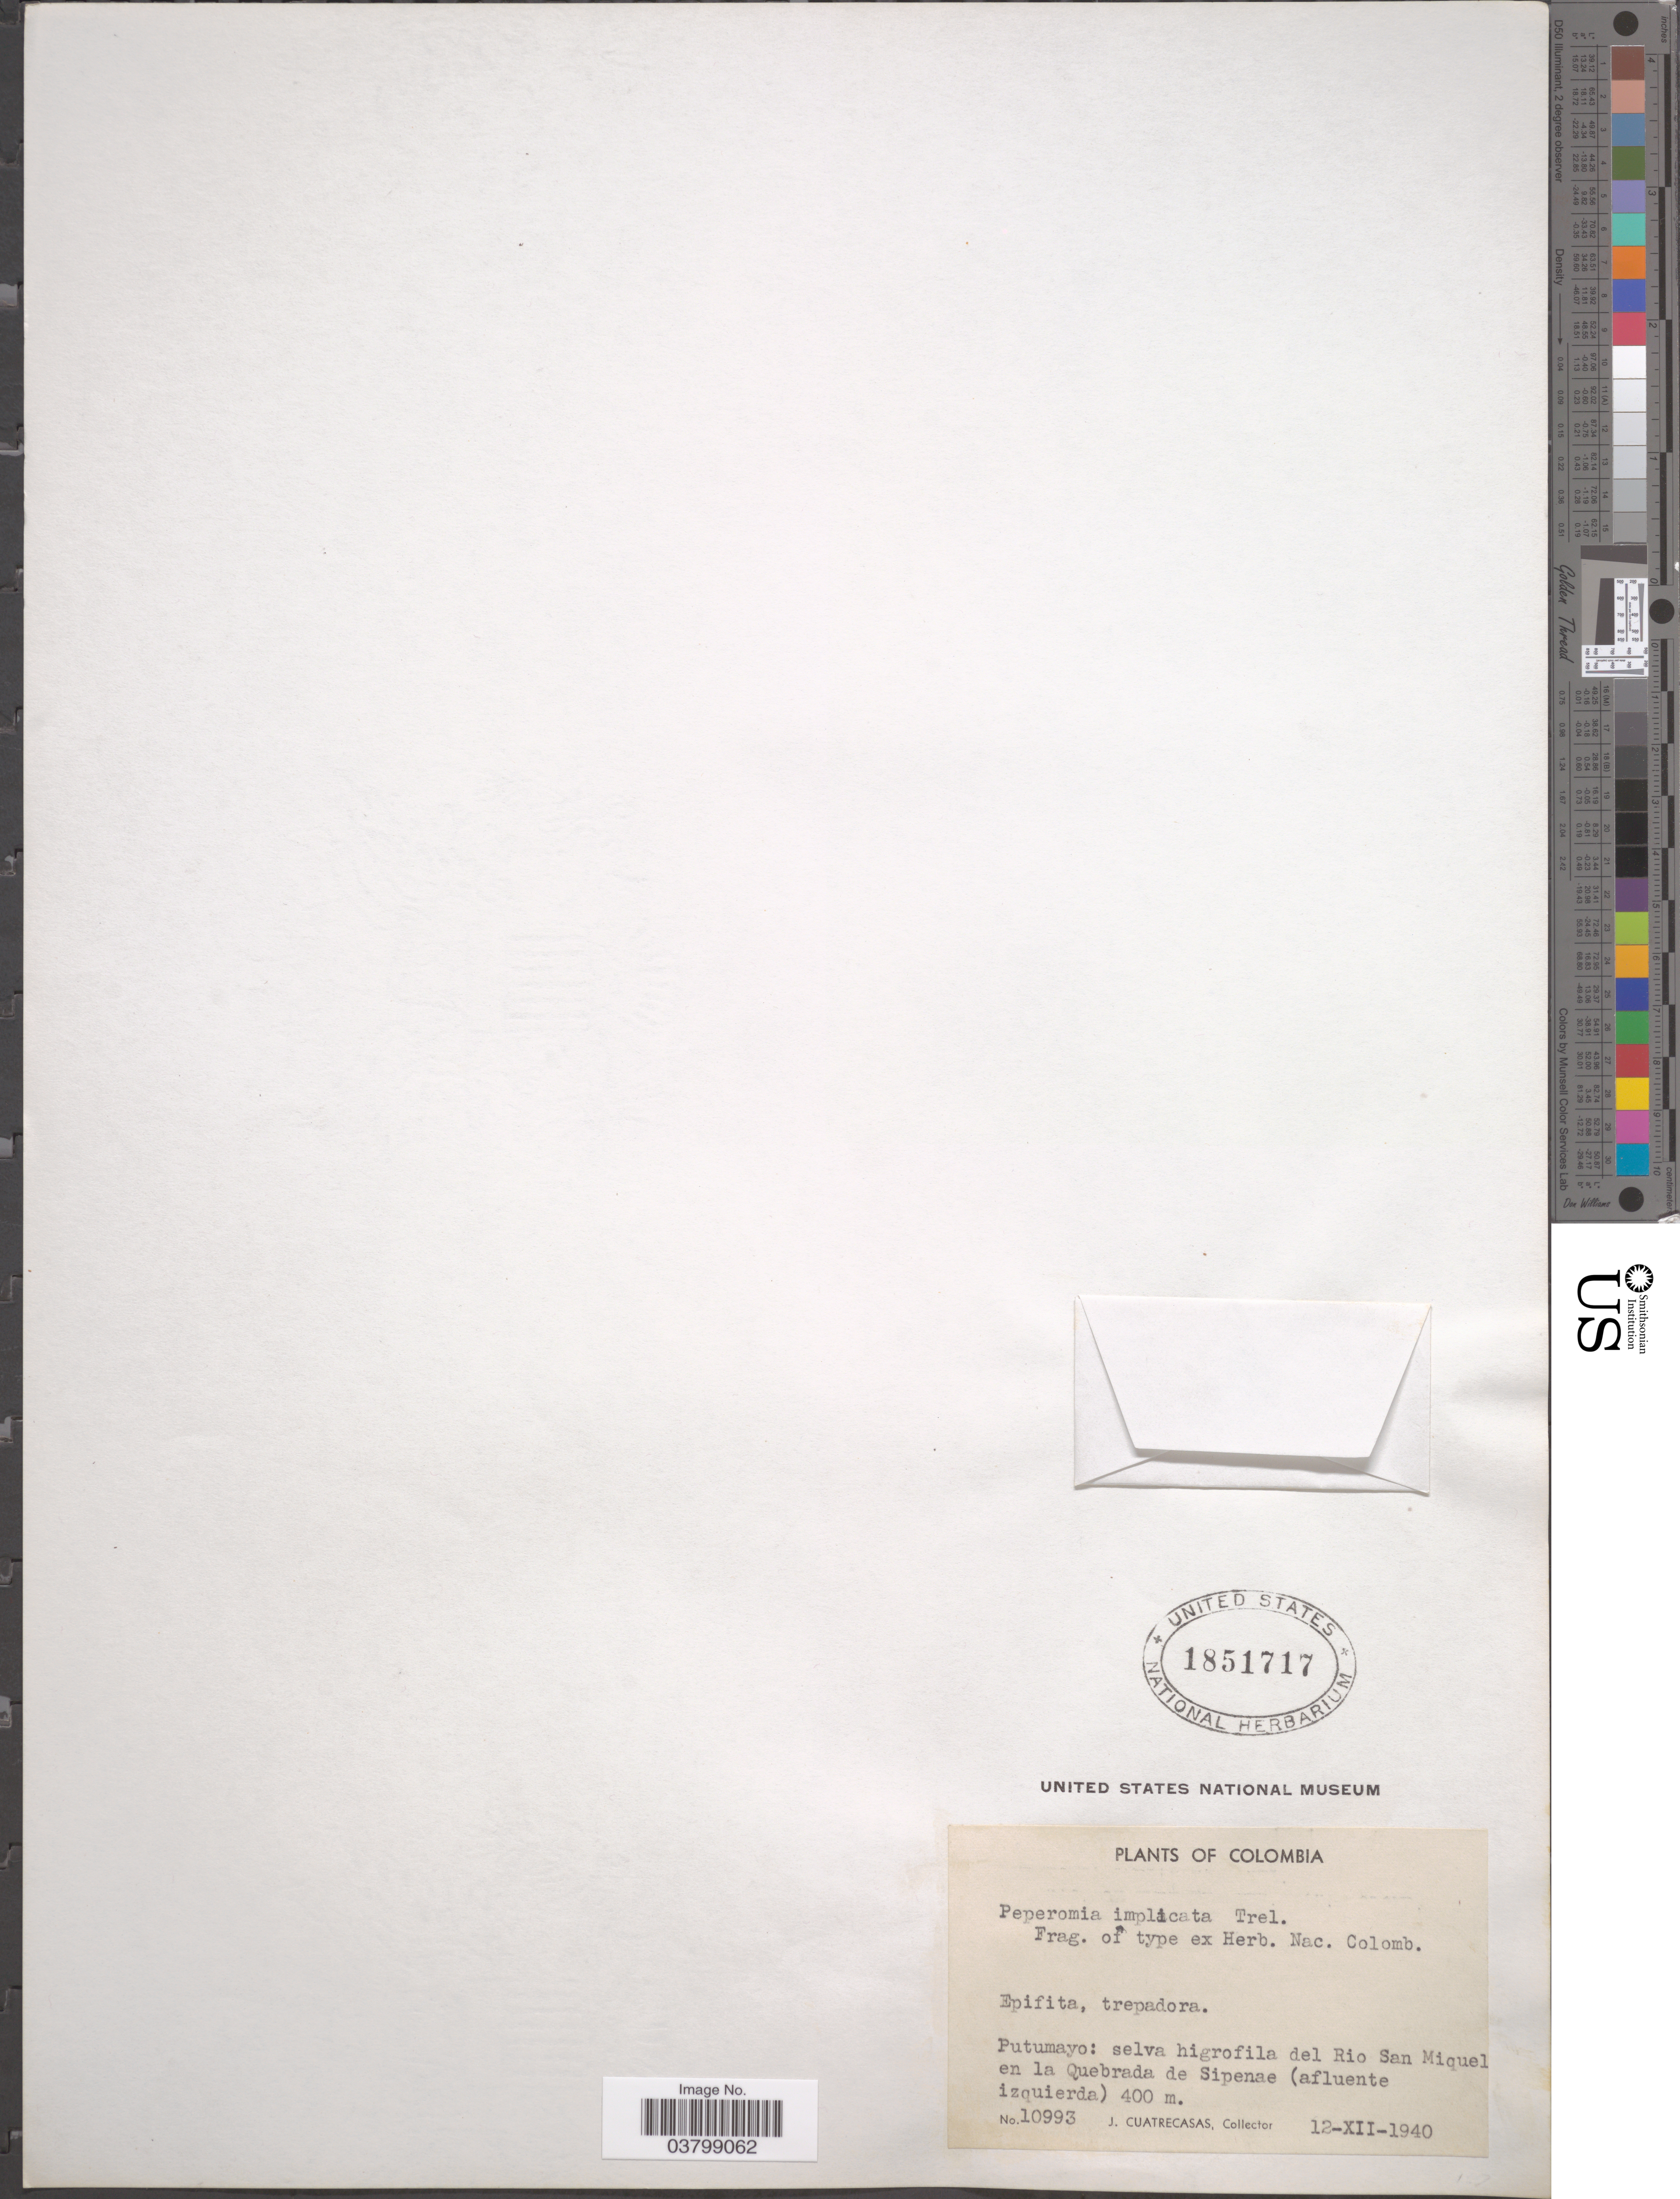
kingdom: Plantae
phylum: Tracheophyta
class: Magnoliopsida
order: Piperales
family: Piperaceae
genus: Peperomia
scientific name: Peperomia sp.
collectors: J. Cuatrecasas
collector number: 10993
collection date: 1940-12-12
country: Colombia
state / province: Putumayo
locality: Selva higrofila del Rio San Miquel en la Quebrada de Sipanae (afluente izquierda).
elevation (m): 400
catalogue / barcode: US 1851717